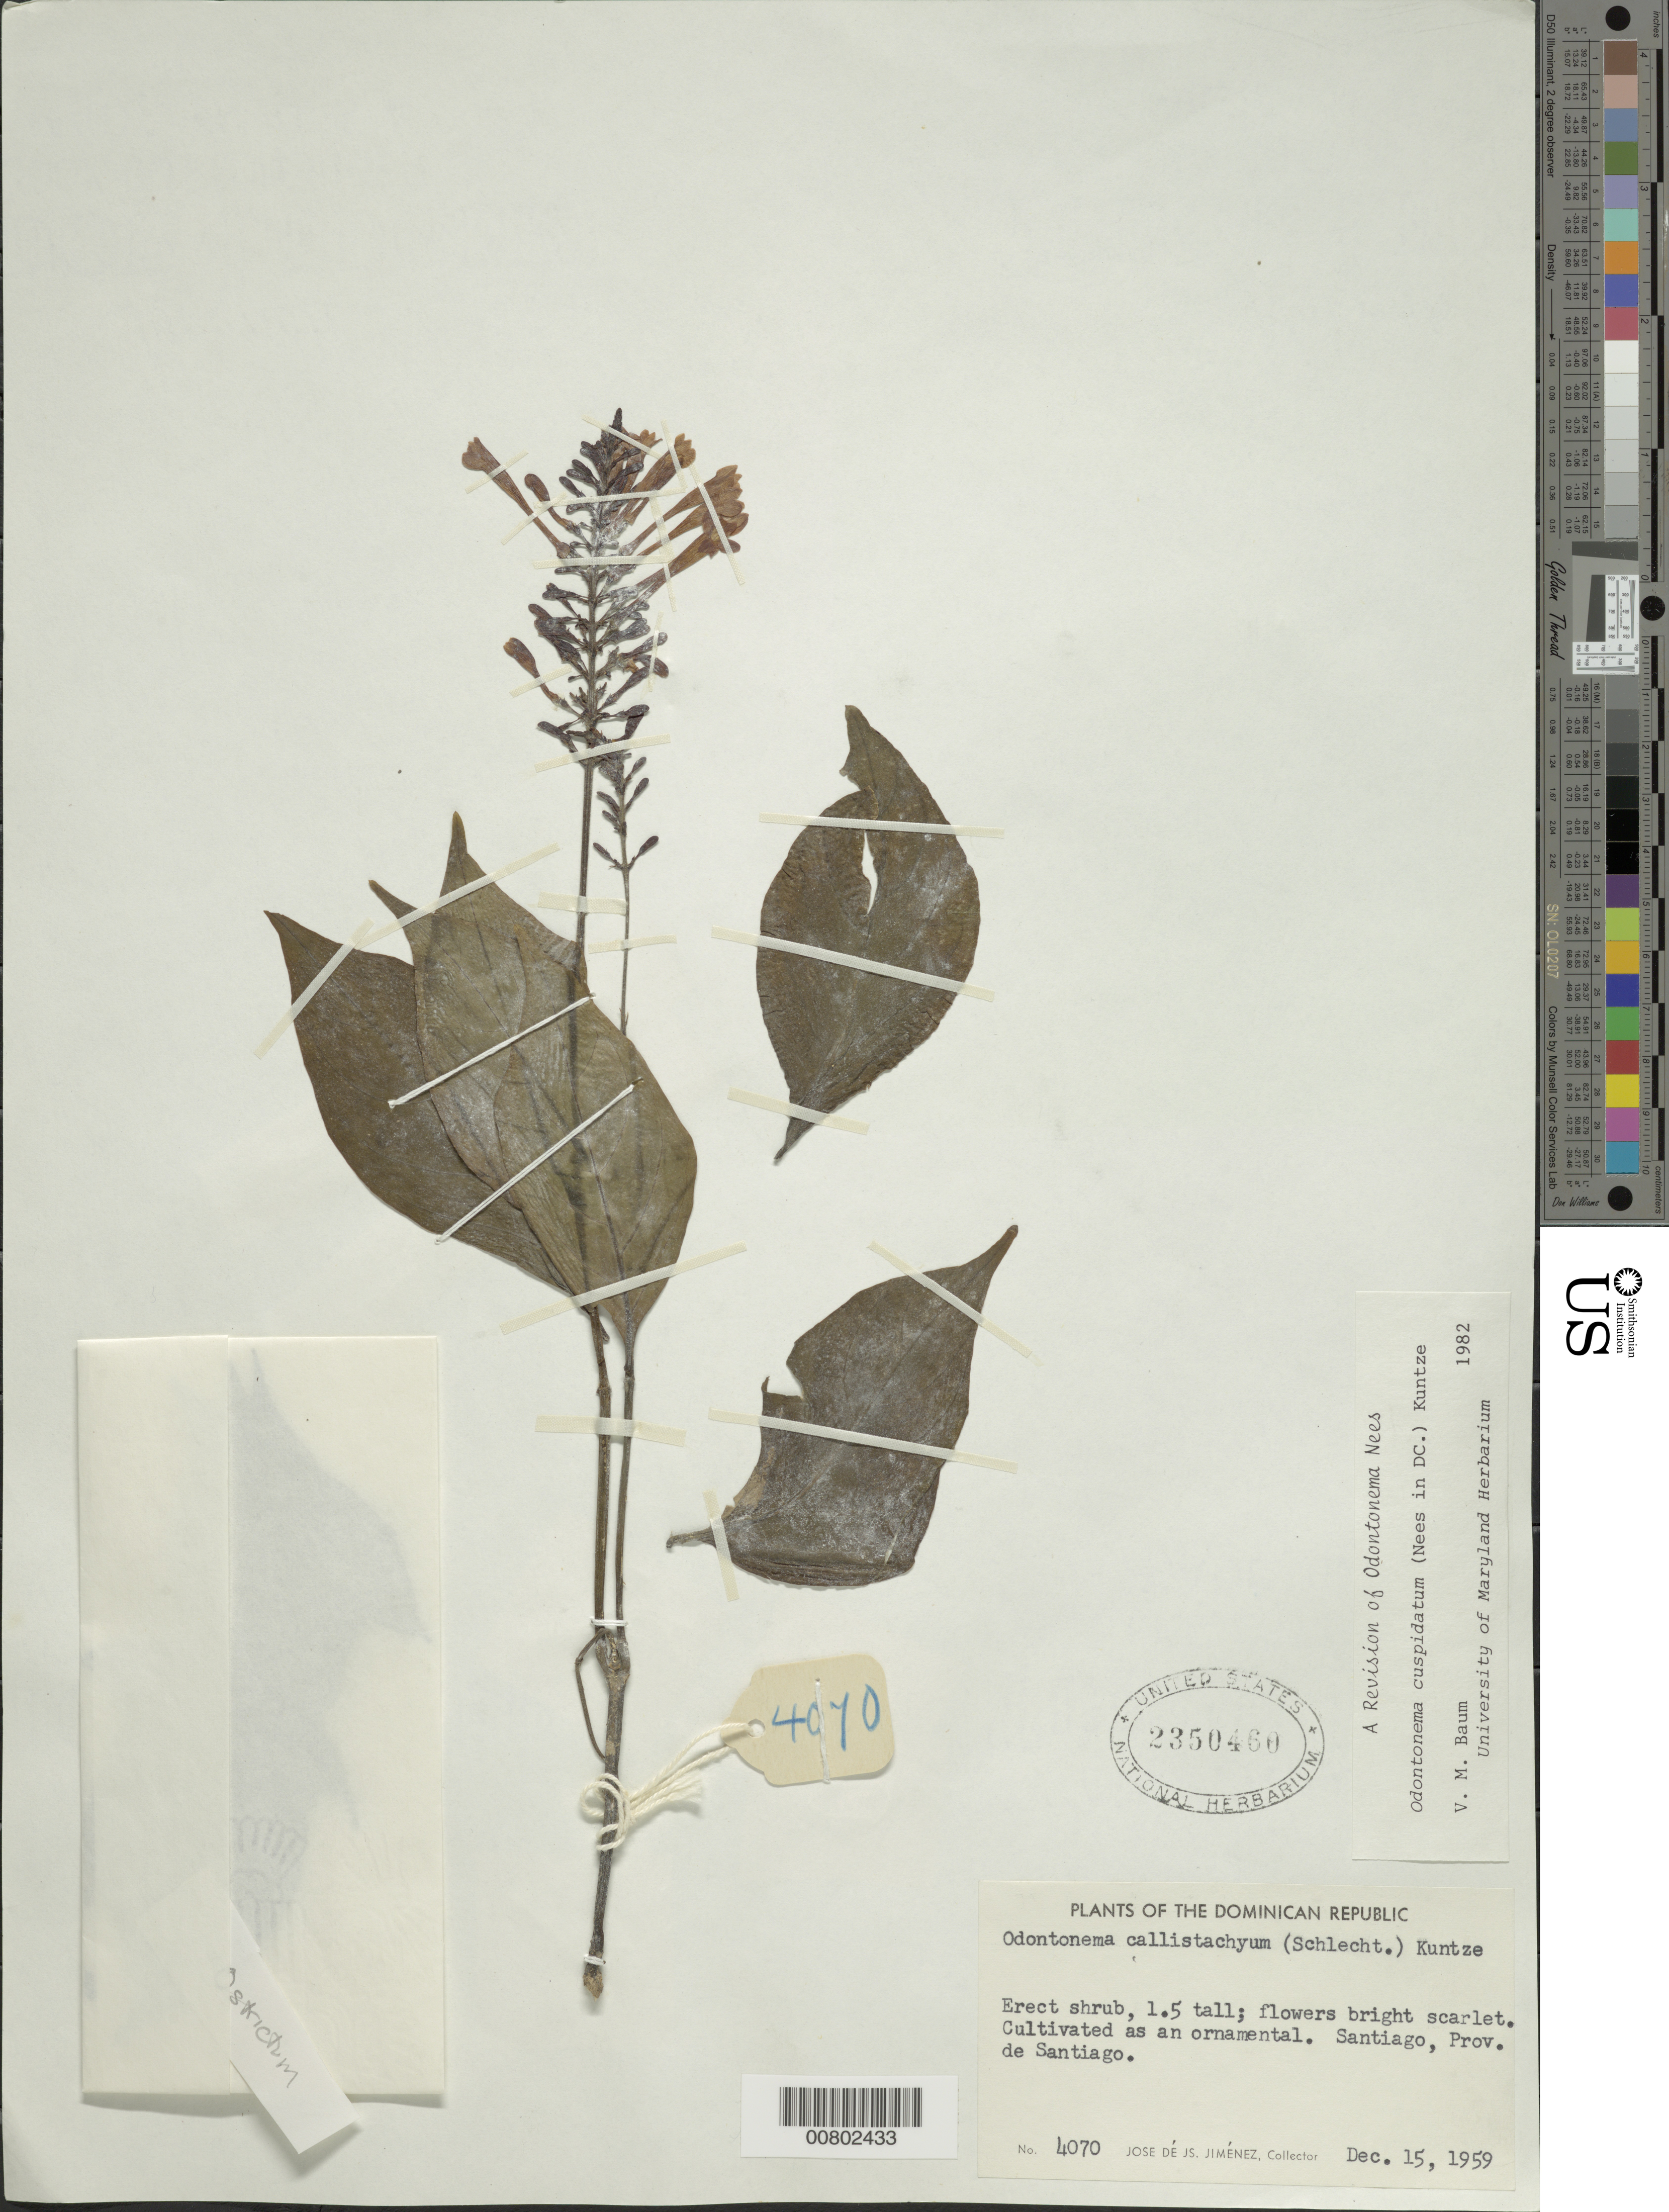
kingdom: Plantae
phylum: Tracheophyta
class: Magnoliopsida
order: Lamiales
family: Acanthaceae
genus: Odontonema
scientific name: Odontonema cuspidatum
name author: (Nees) Kuntze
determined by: Baum, V. M.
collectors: J. J. Jiménez Almonte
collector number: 4070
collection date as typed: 15 Dec 1959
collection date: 1959-12-15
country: Dominican Republic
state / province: Santiago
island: Hispaniola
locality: Santiago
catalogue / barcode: US 2350460